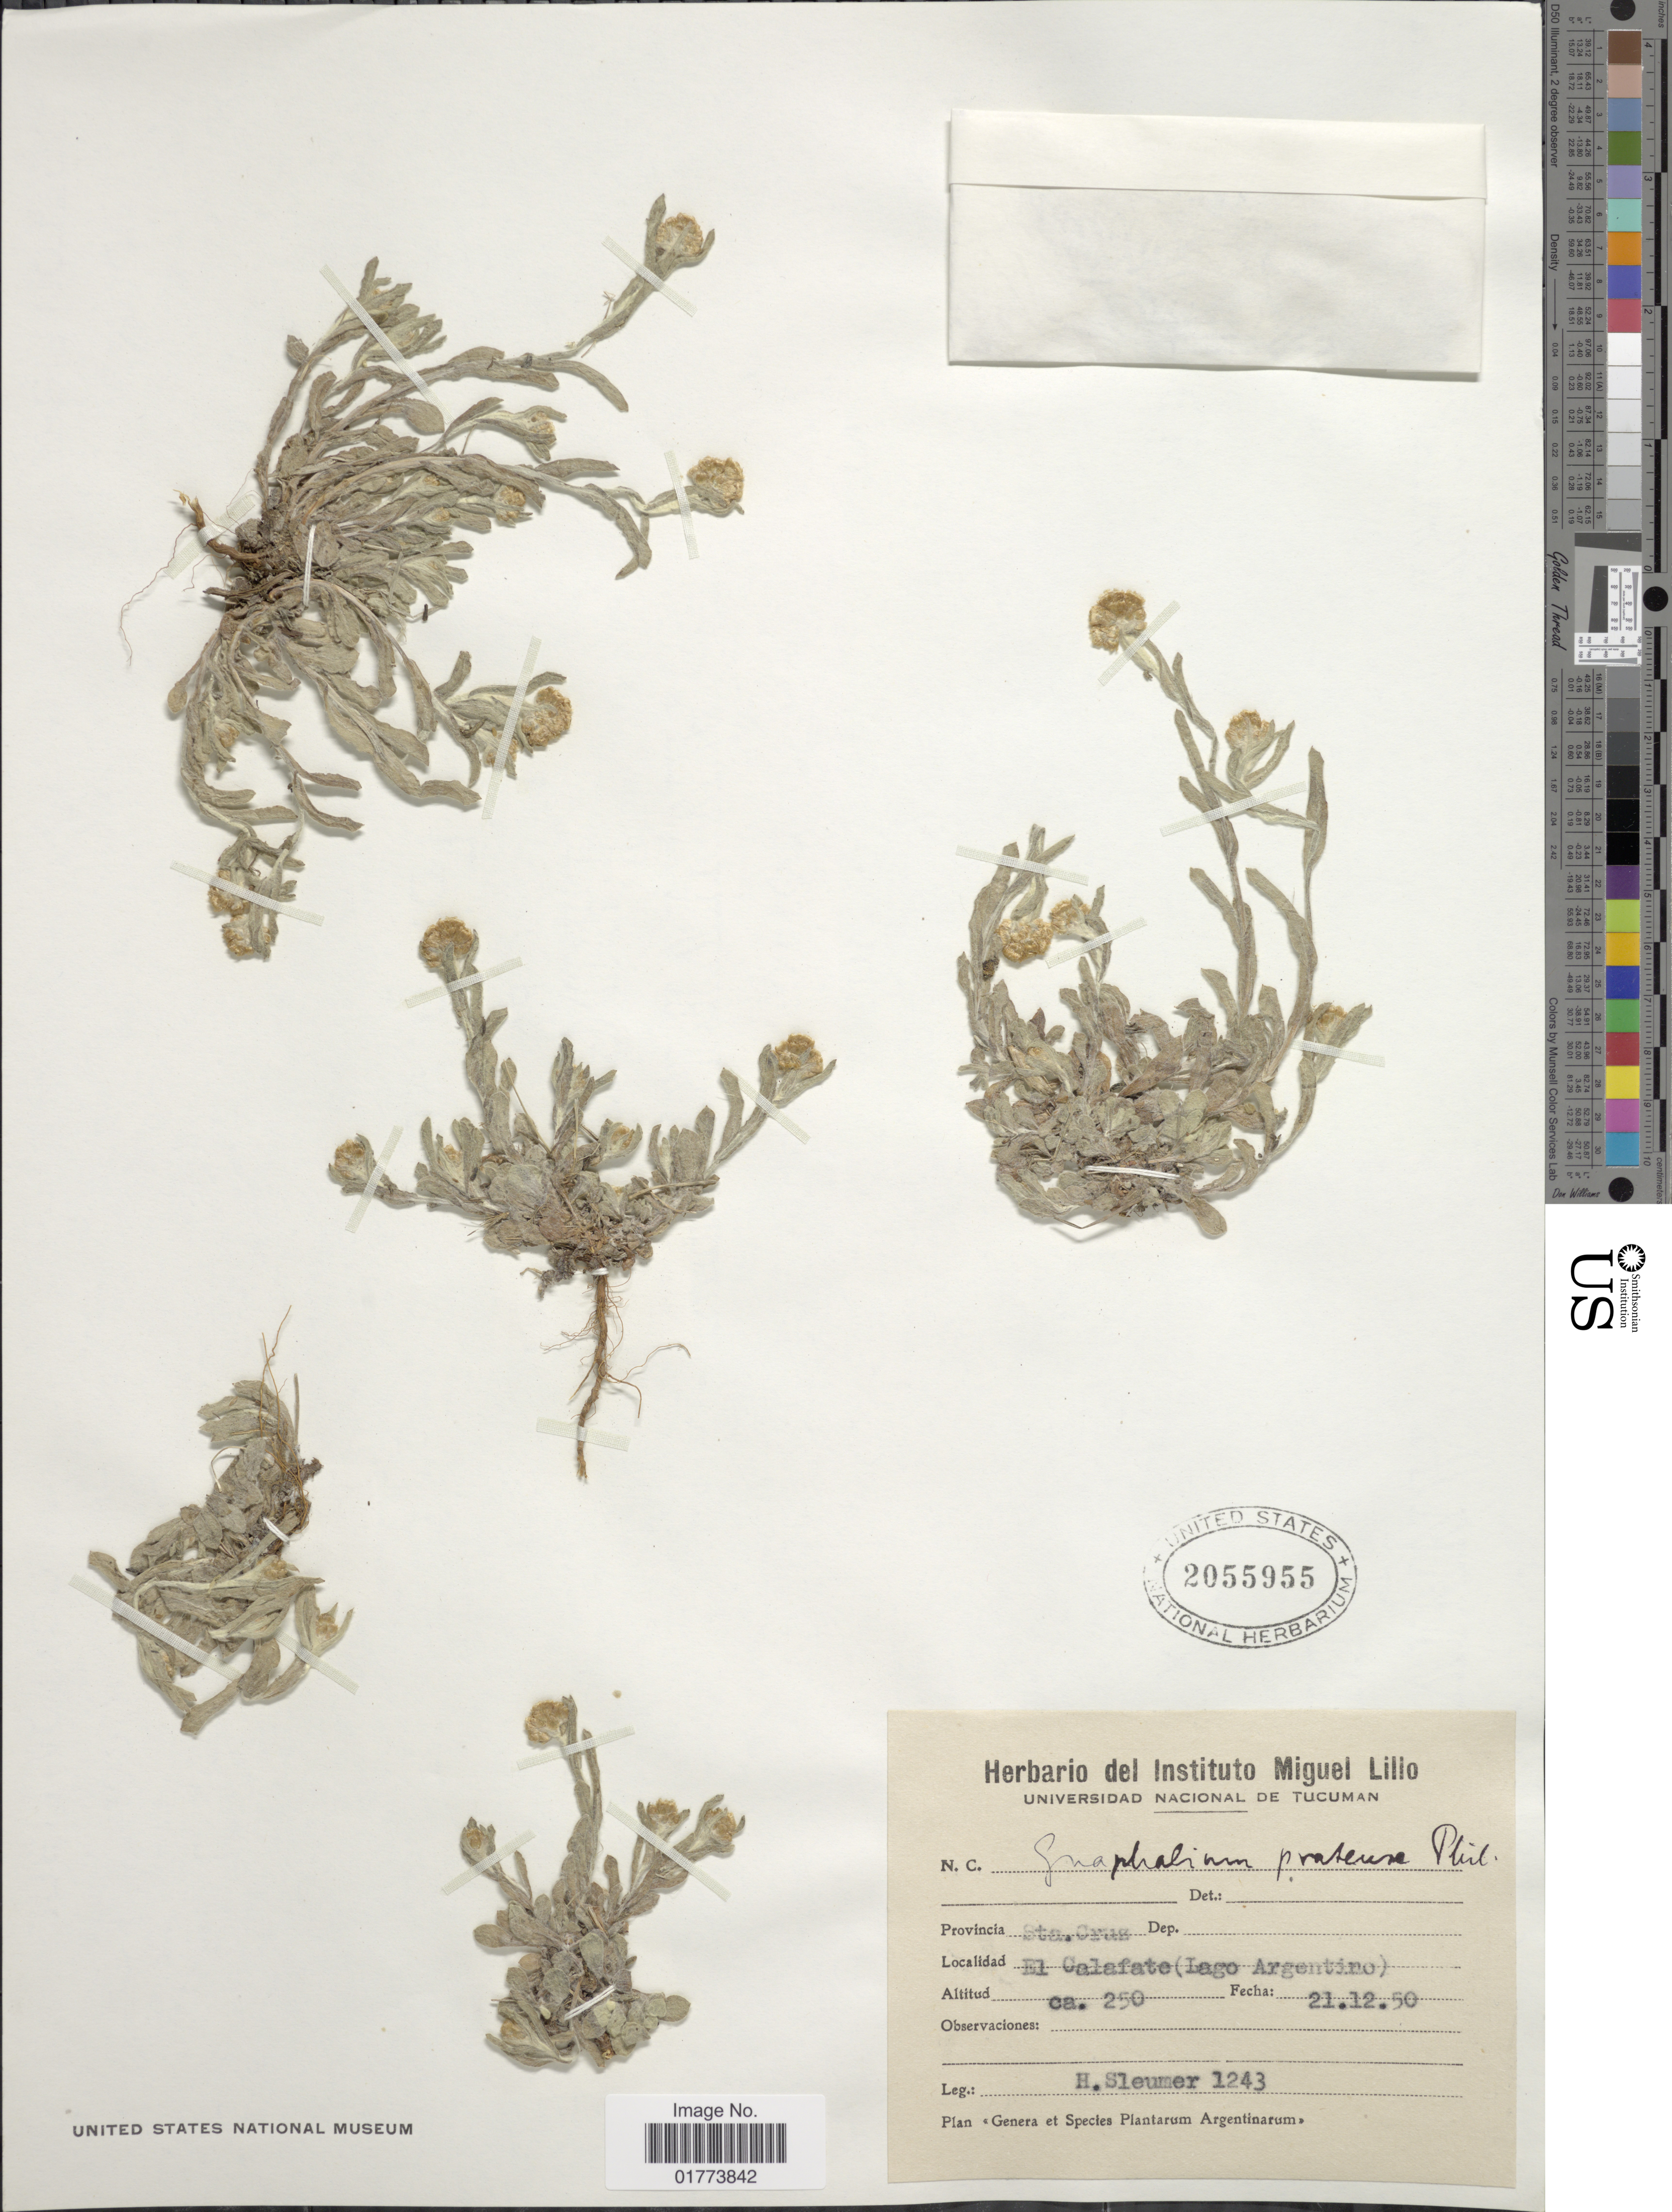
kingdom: Plantae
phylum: Tracheophyta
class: Magnoliopsida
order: Asterales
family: Asteraceae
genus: Gnaphalium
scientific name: Gnaphalium pratense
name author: Phil.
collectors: H. O. Sleumer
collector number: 1243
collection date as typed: Transcribed d/m/y: 21/12/50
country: Argentina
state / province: Santa Cruz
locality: El Calafate (Lago Argentino)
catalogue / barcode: US 2055955